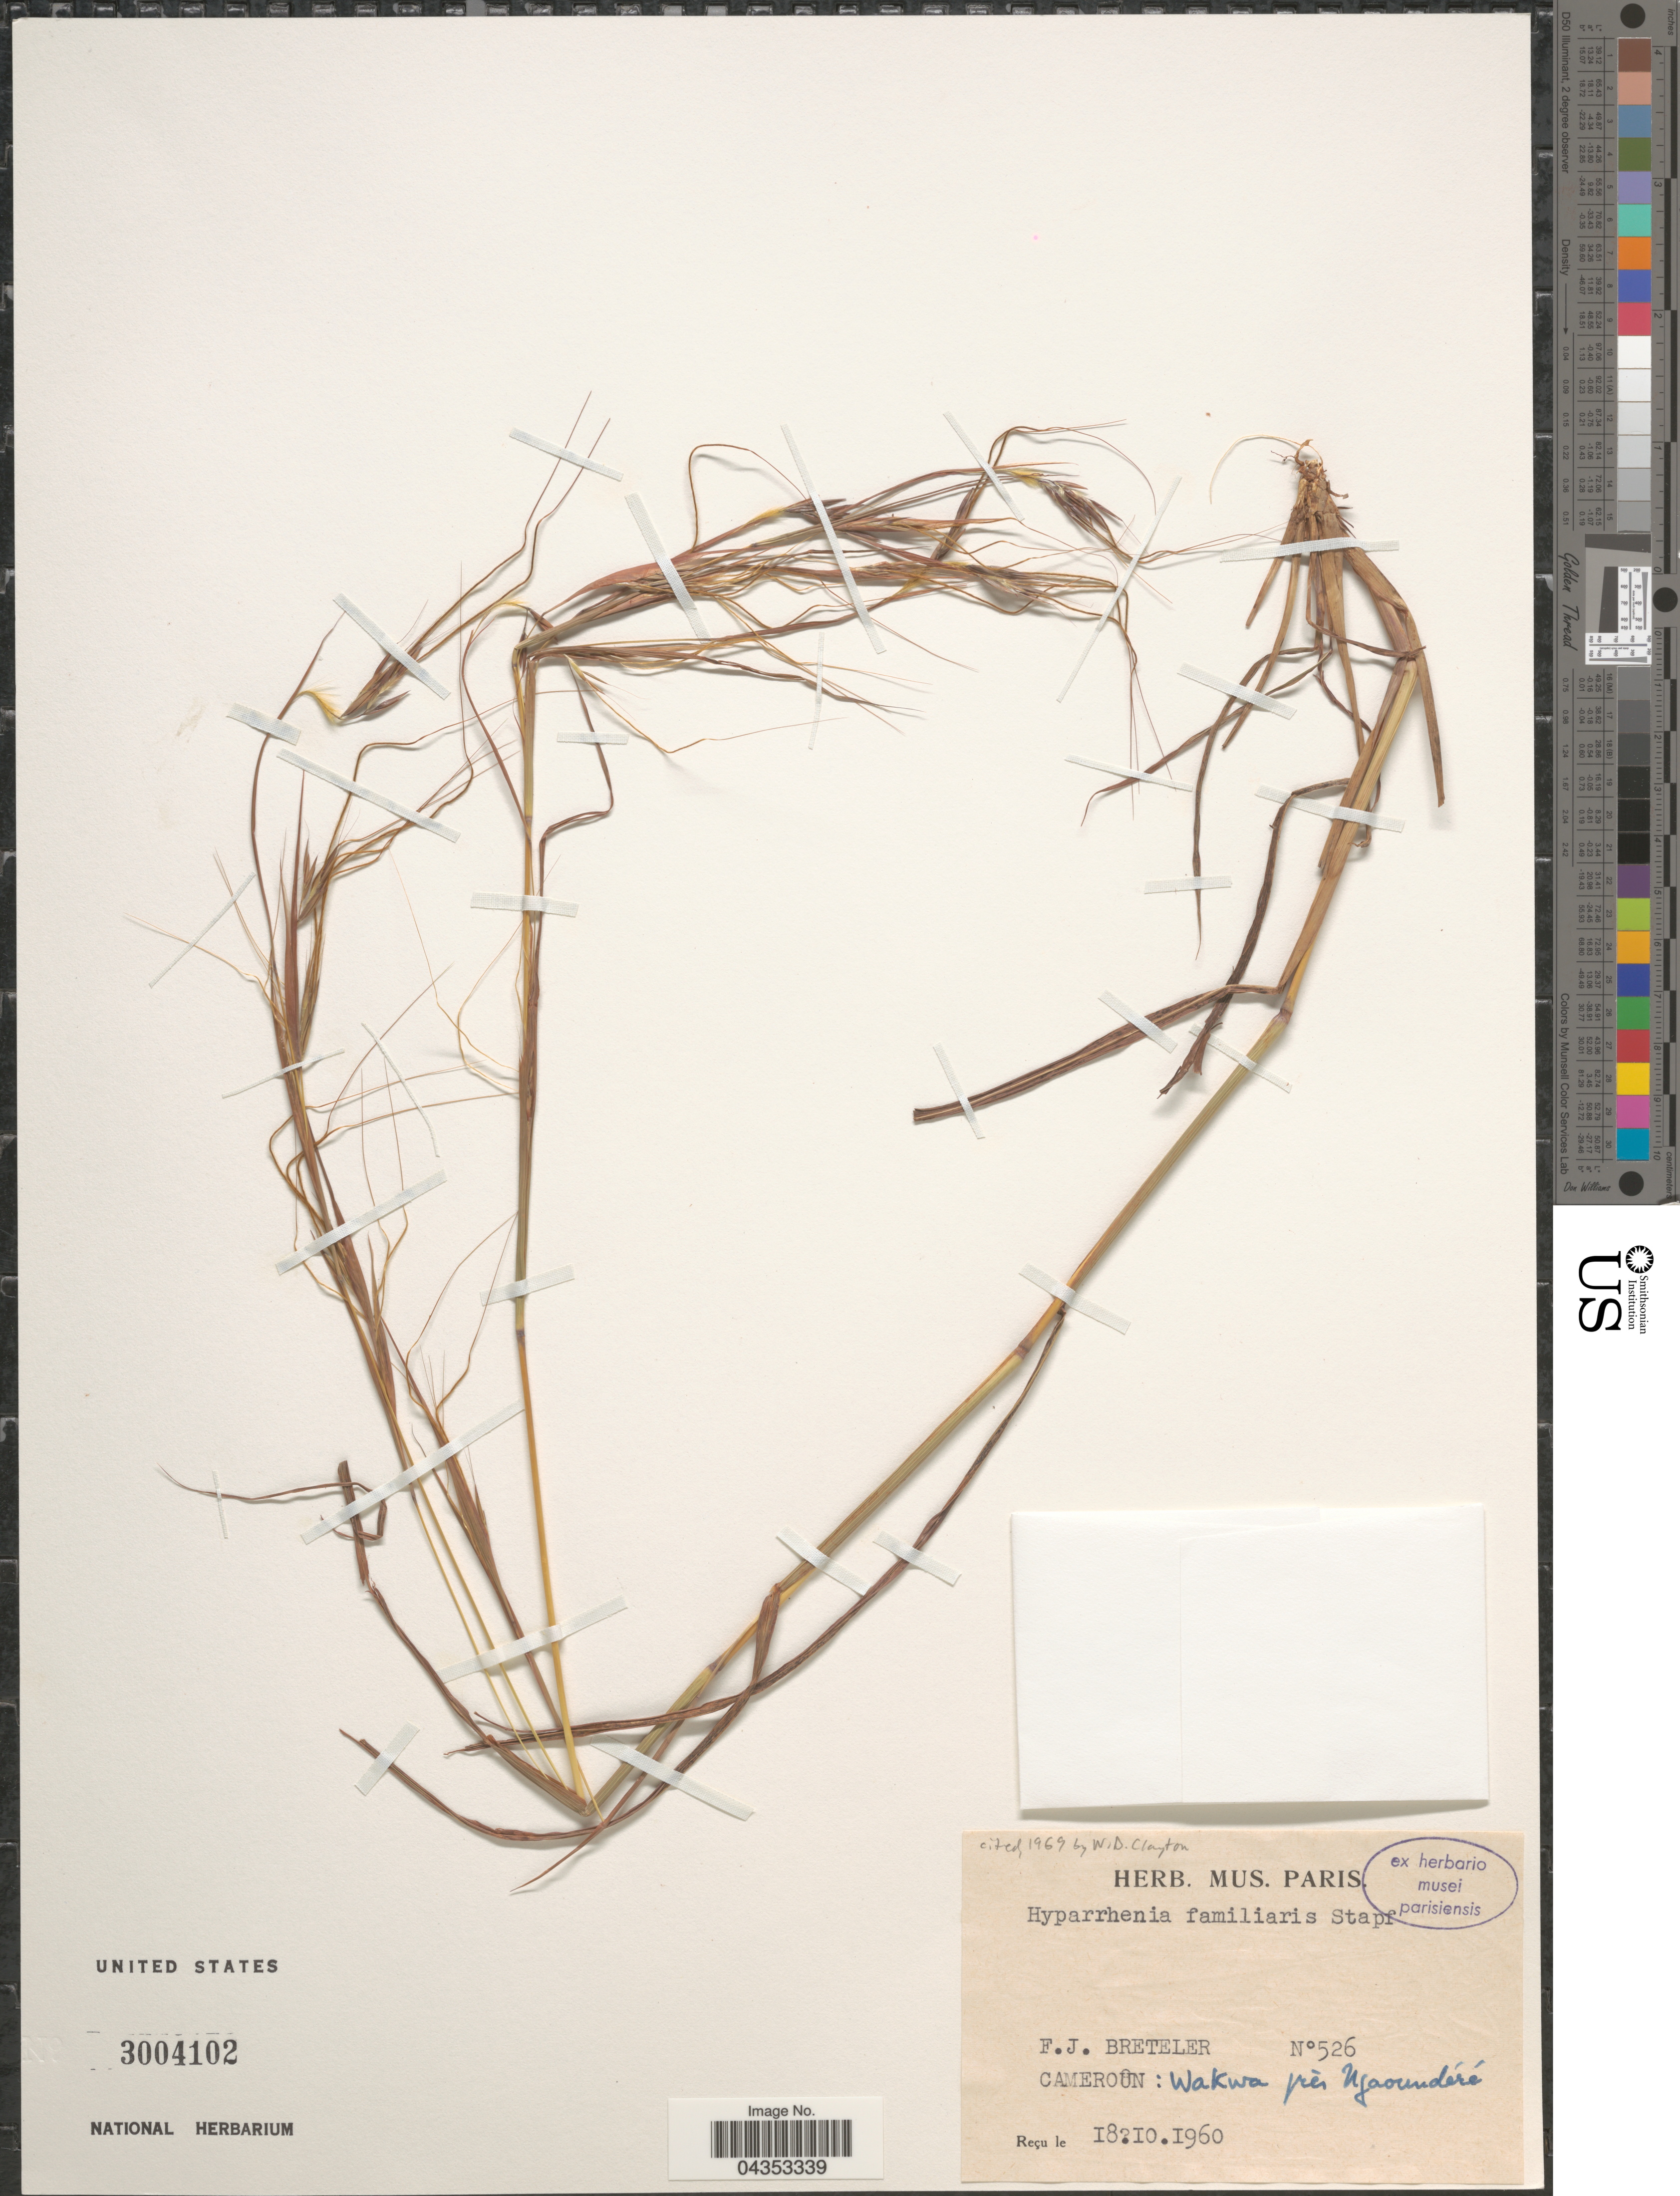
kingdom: Plantae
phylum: Tracheophyta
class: Liliopsida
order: Poales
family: Poaceae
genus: Hyparrhenia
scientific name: Hyparrhenia familiaris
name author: (Steud.) Stapf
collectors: F. J. Breteler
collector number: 526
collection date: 1960-10-18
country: Cameroon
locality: Cameroun: Wakwa près Ngaoundéré.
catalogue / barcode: US 3004102